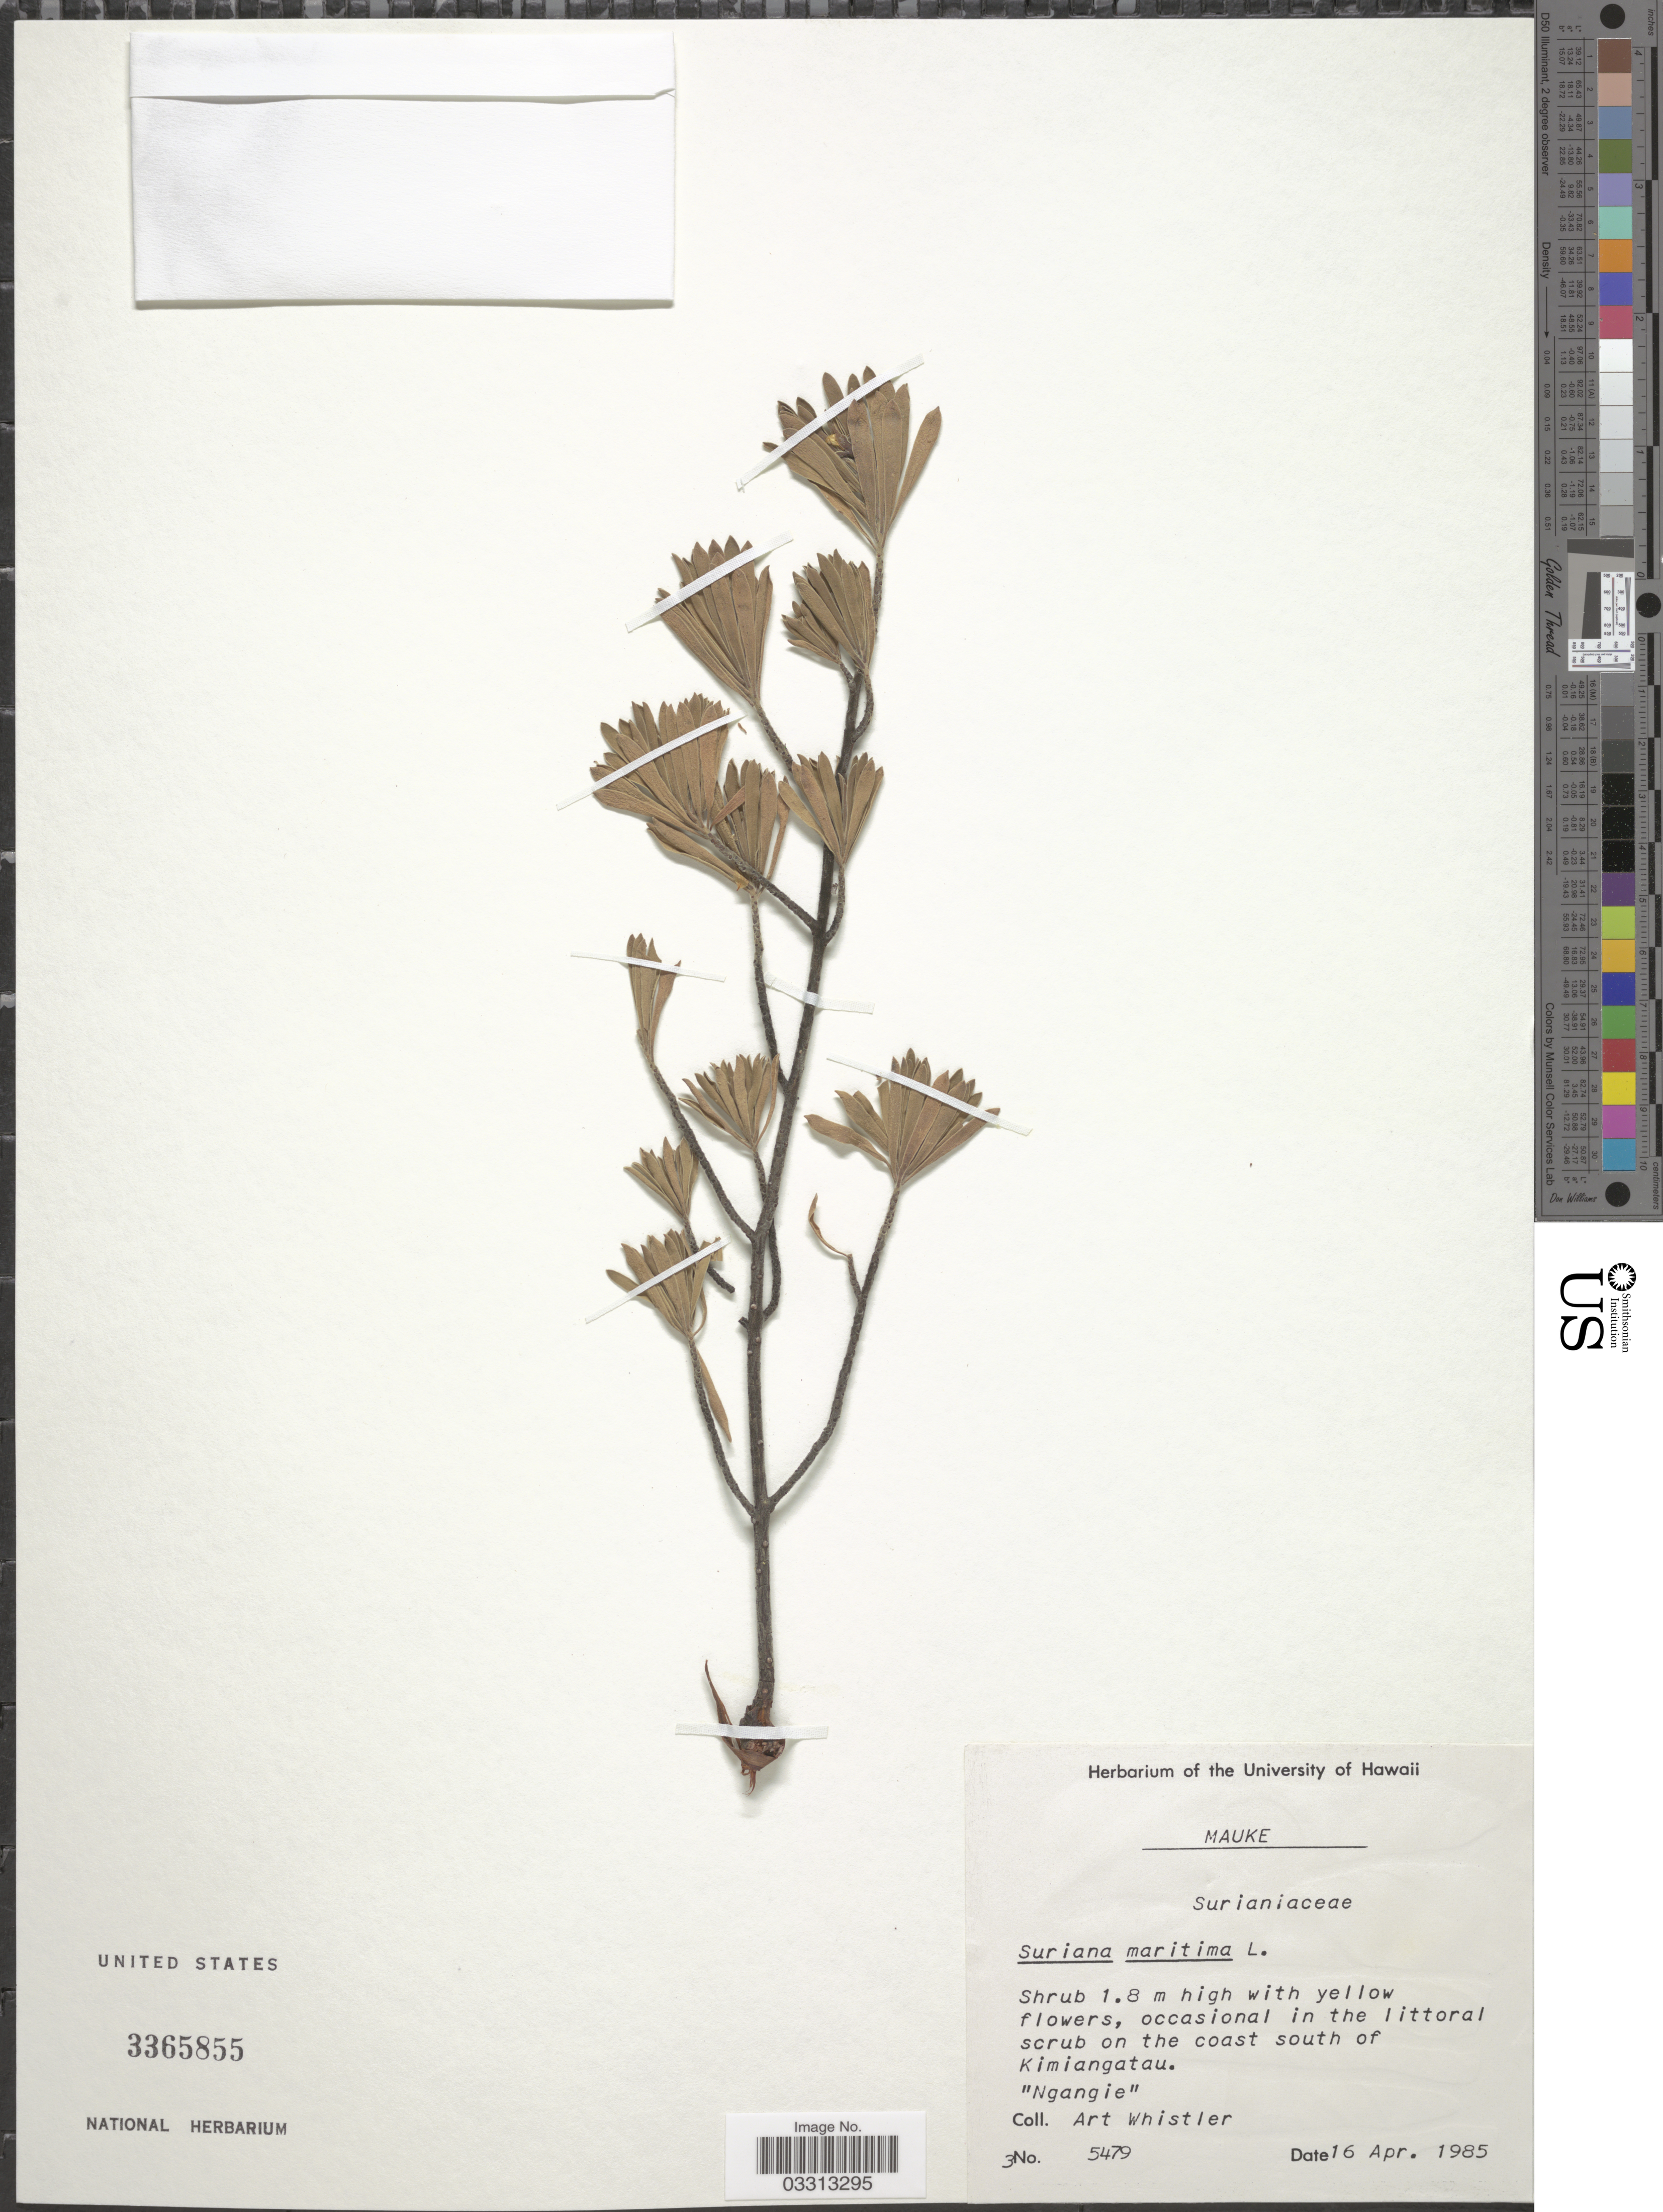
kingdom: Plantae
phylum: Tracheophyta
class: Magnoliopsida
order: Fabales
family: Surianaceae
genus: Suriana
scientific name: Suriana maritima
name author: L.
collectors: A. Whistler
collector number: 5479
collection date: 1985-04-16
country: Cook Islands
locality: Mauke. South of Kimiangatau.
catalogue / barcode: US 3365855